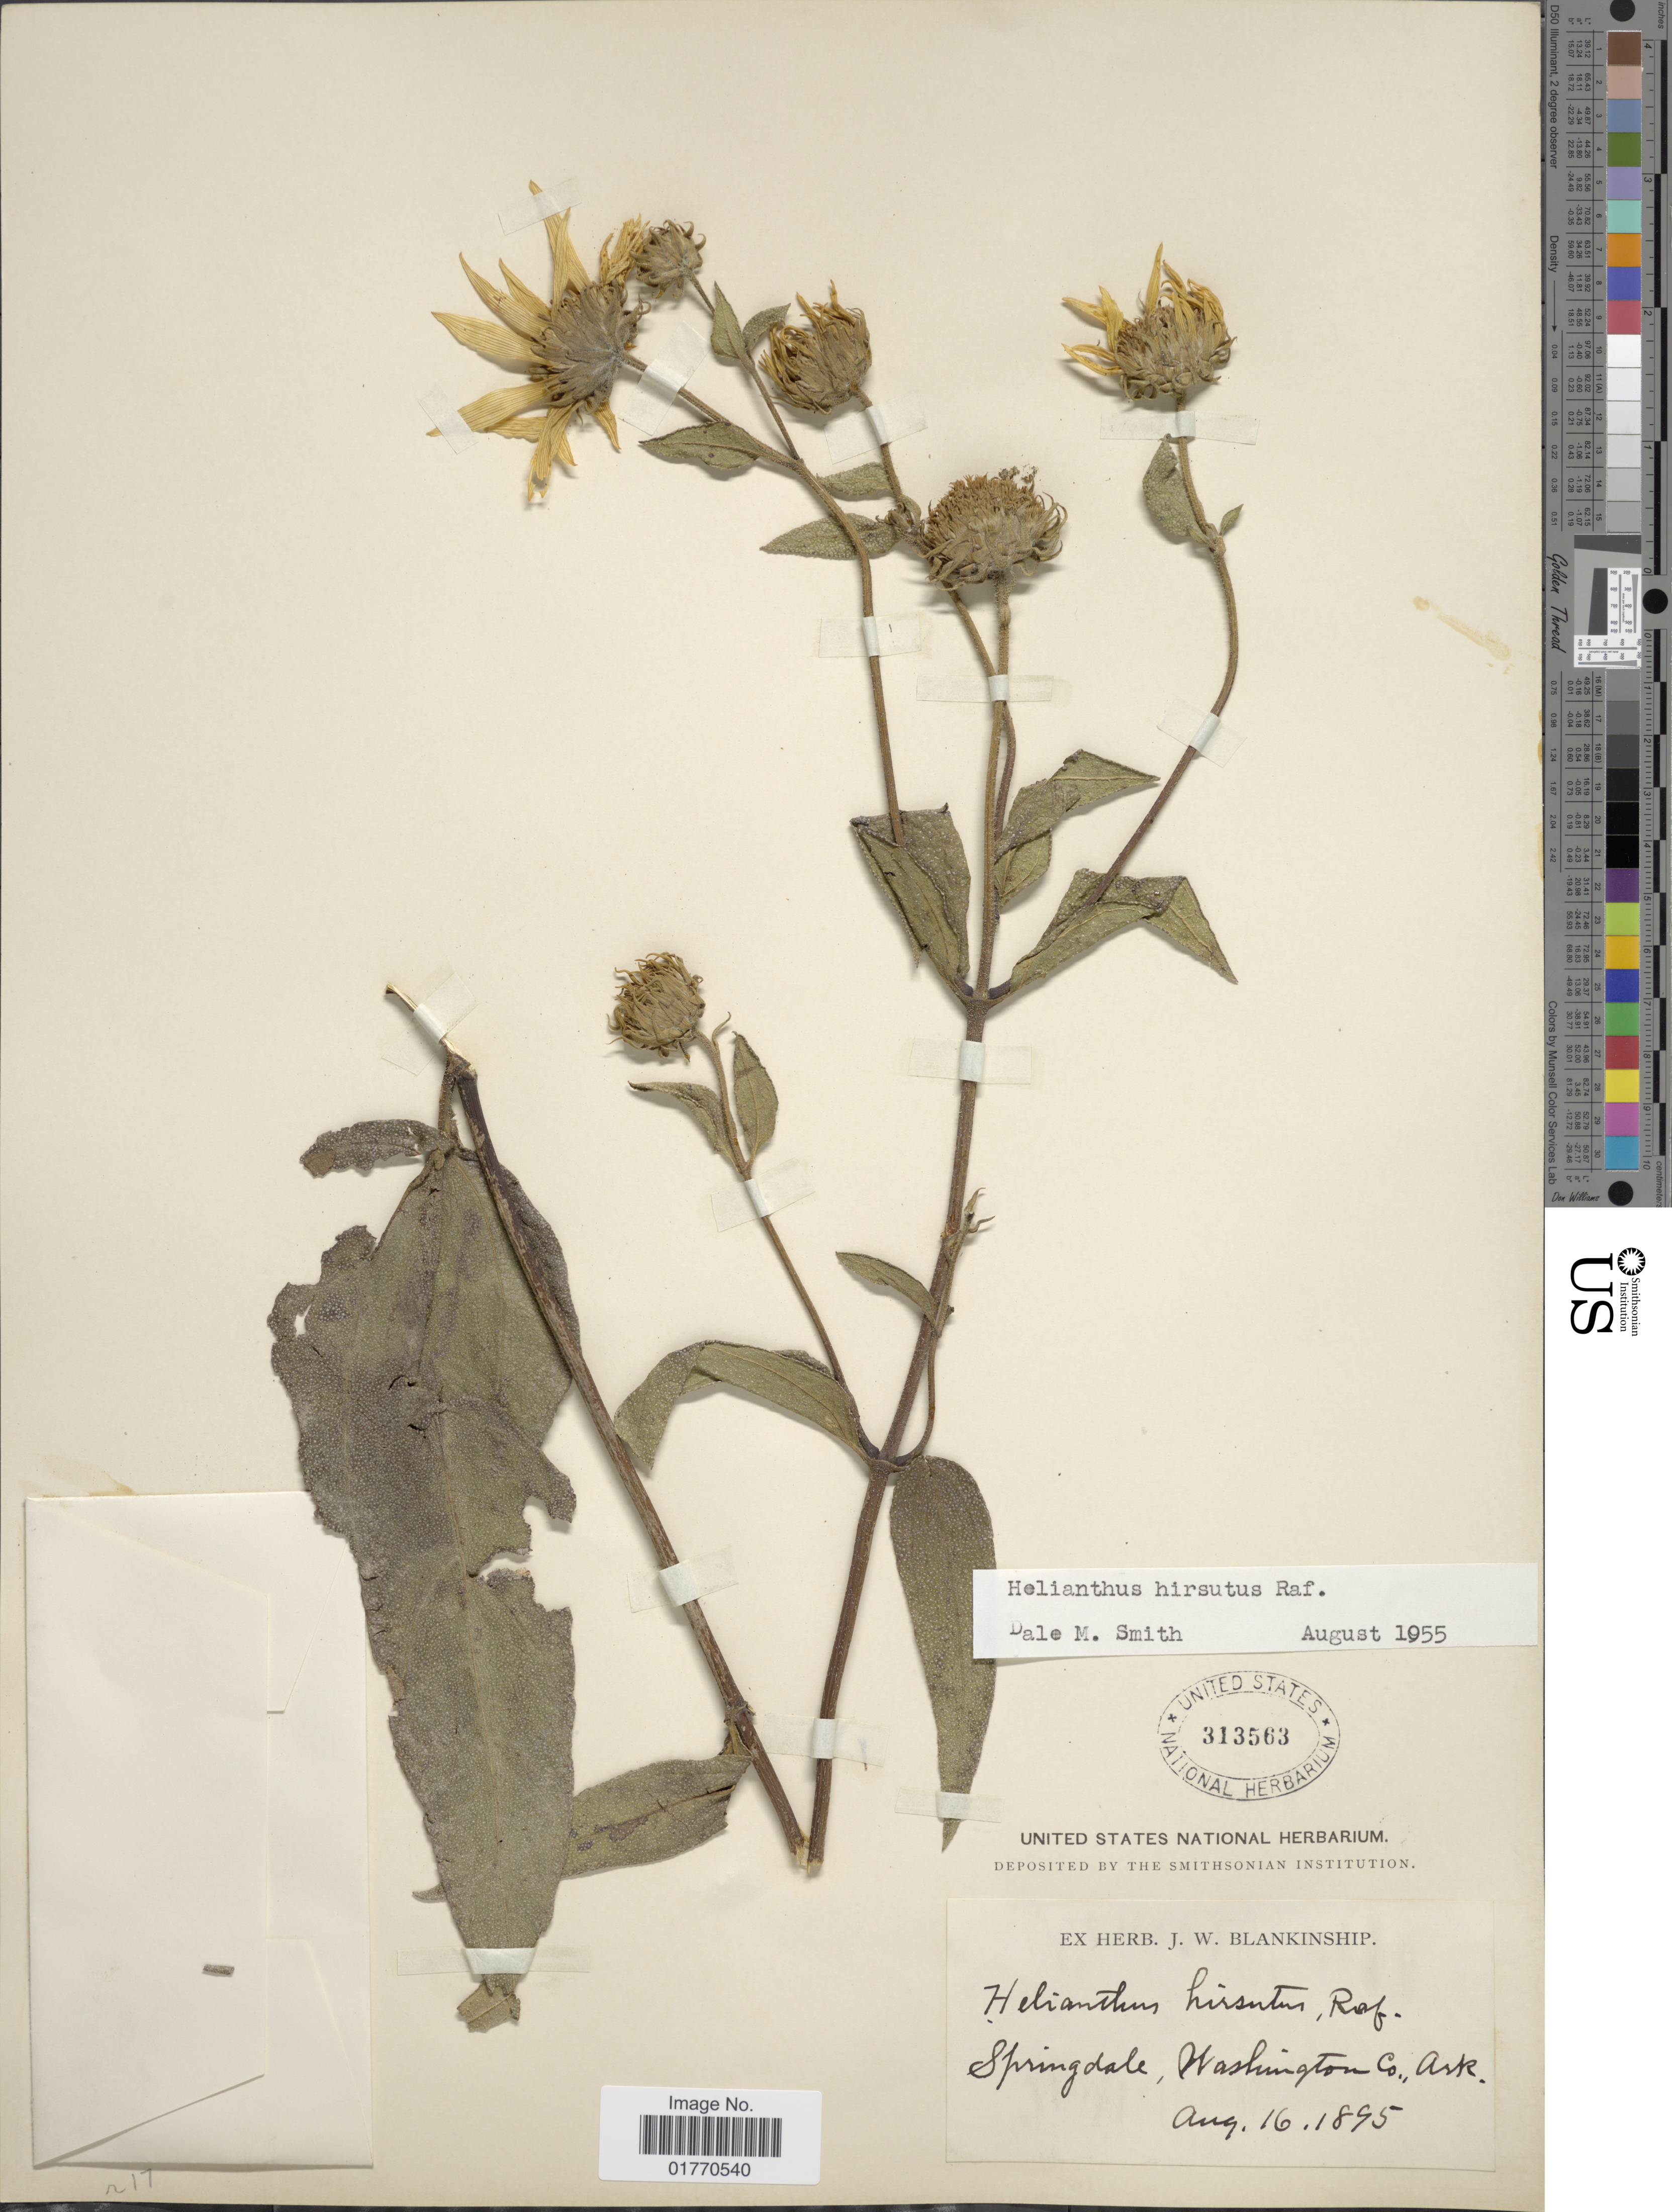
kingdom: Plantae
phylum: Tracheophyta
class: Magnoliopsida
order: Asterales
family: Asteraceae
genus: Helianthus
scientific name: Helianthus hirsutus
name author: Raf.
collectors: ex herb. J. W. Blankinship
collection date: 1895-08-16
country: United States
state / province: Arkansas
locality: Springdale, Washington Co., Ark.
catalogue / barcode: US 313563